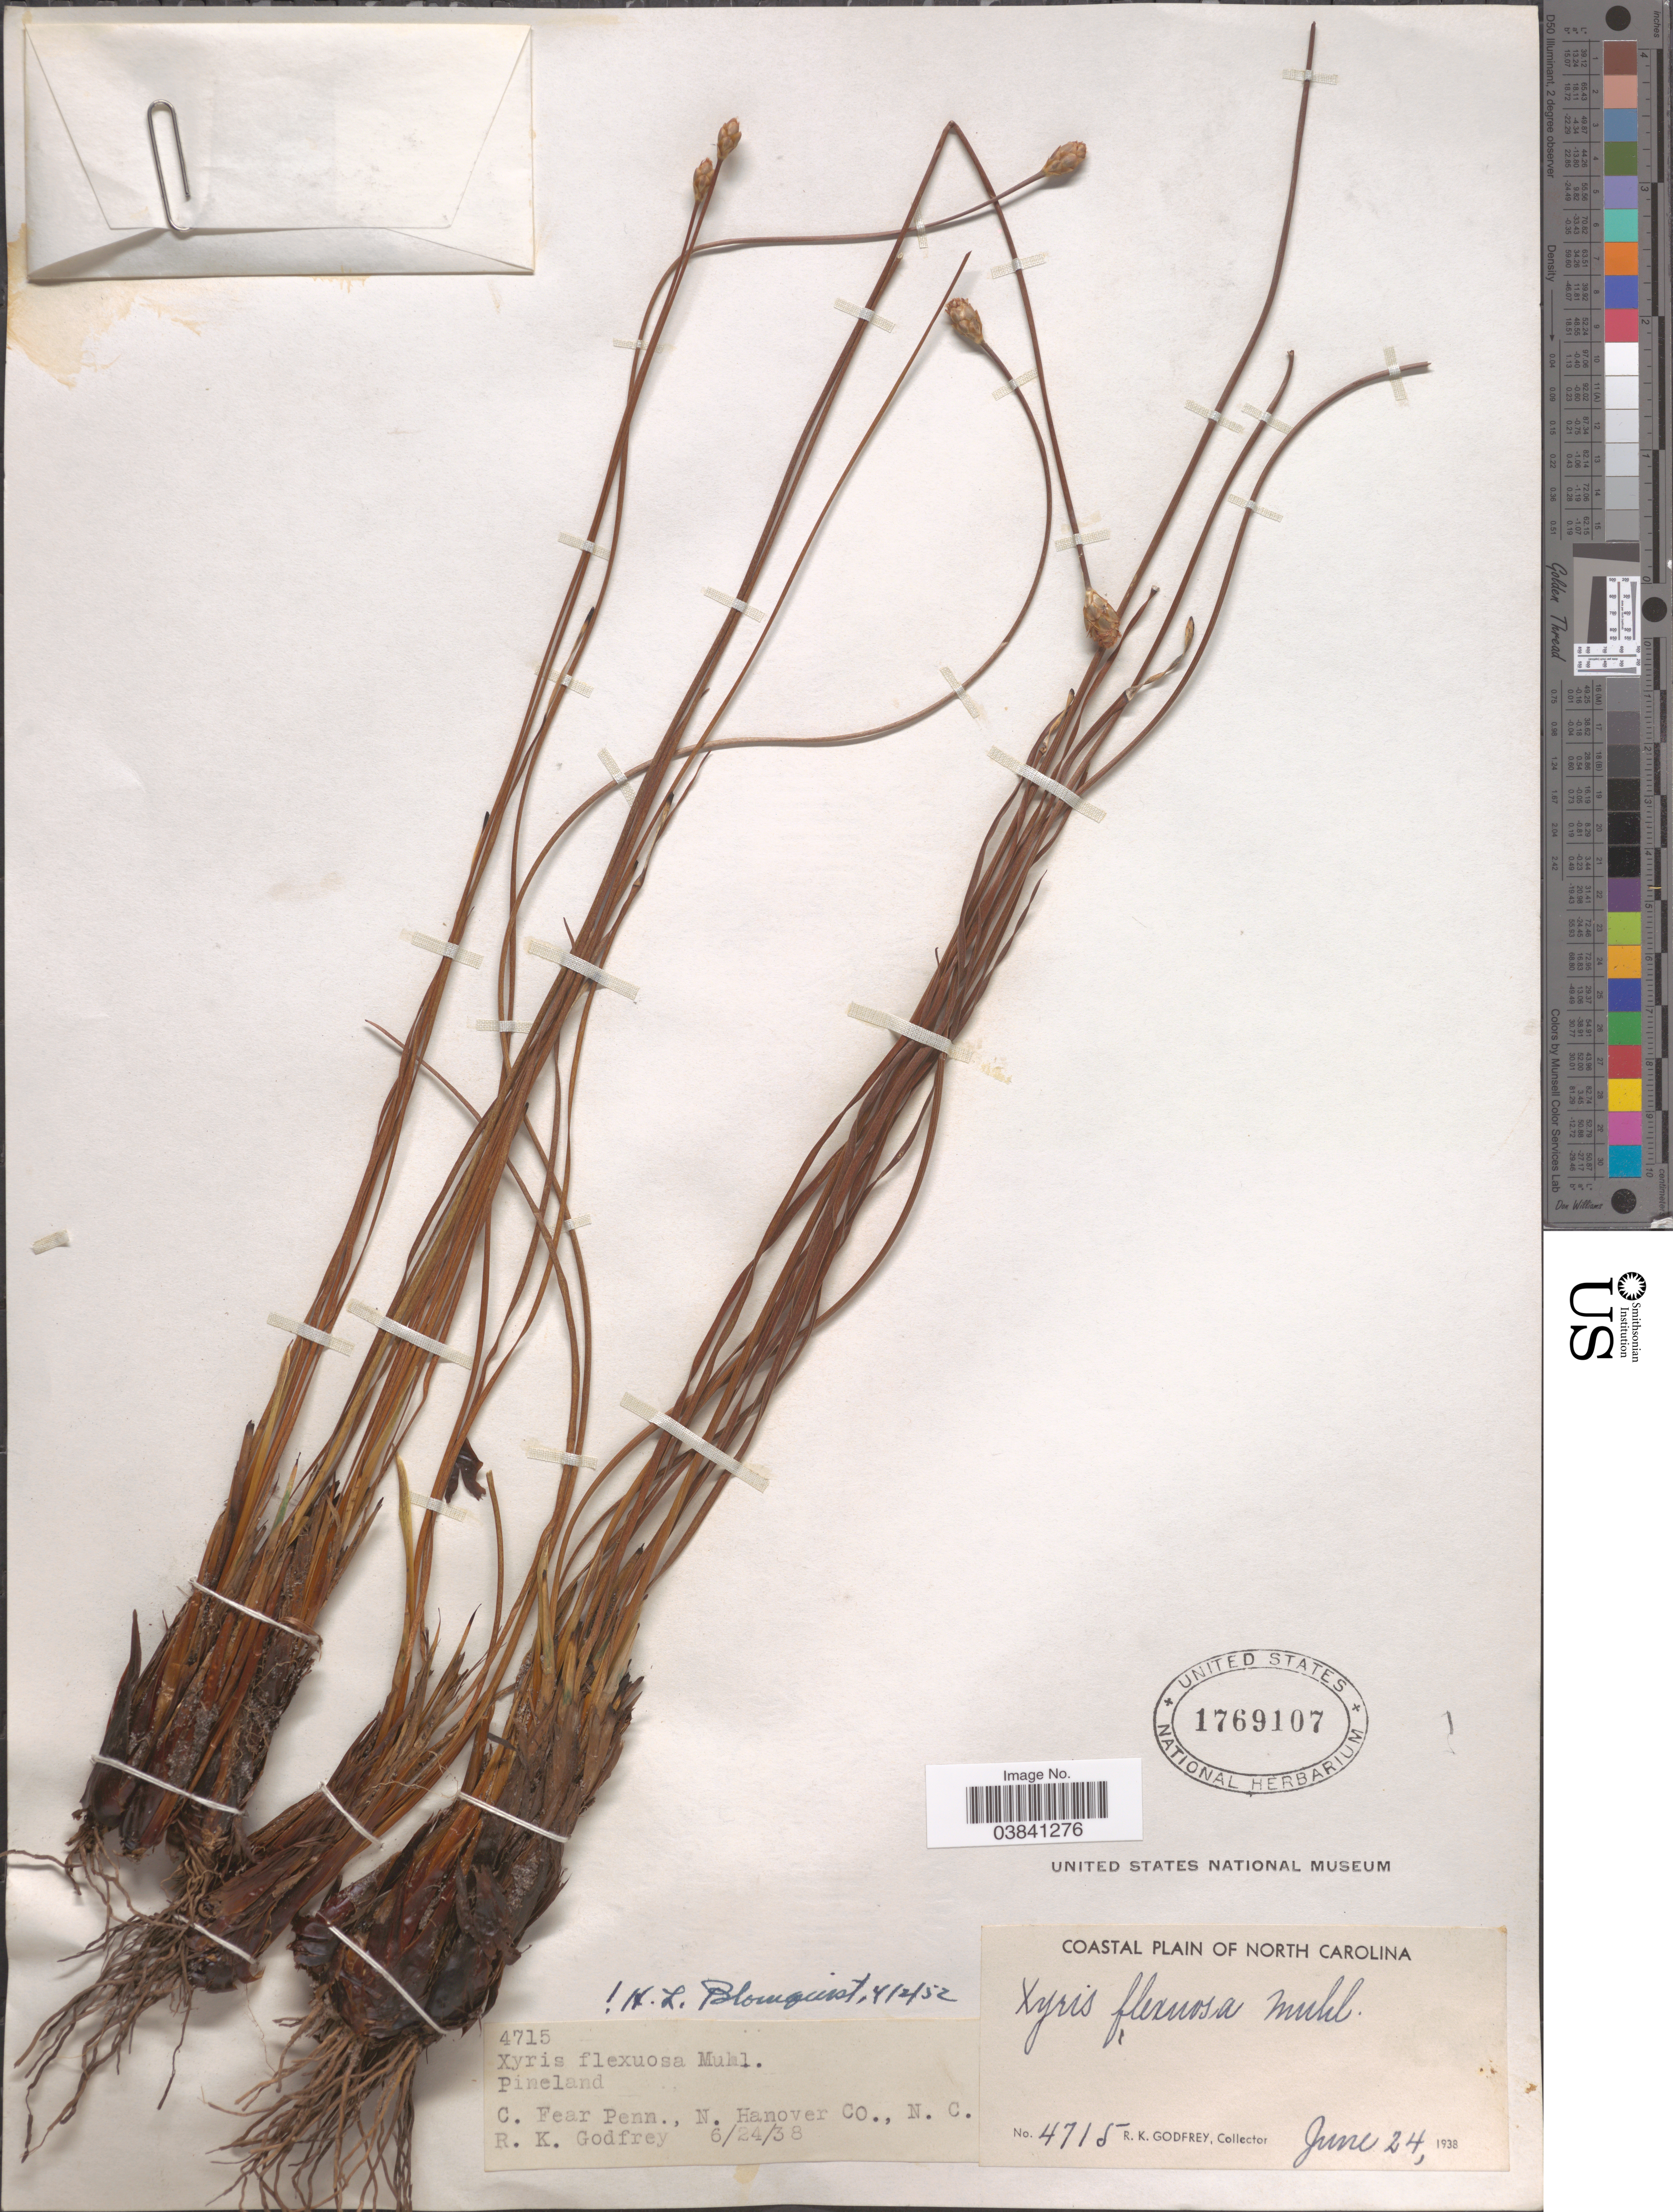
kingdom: Plantae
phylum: Tracheophyta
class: Liliopsida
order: Poales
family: Xyridaceae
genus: Xyris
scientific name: Xyris caroliniana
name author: Walter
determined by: Strong, Mark T., (BOT), Smithsonian Institution - National Museum of Natural History (UNITED STATES)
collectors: R. K. Godfrey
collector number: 4715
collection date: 1938-06-24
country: United States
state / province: North Carolina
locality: Pineland, C. Fear Penn., N. Hanover Co. Coastal Plain of North Carolina.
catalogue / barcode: US 1769107